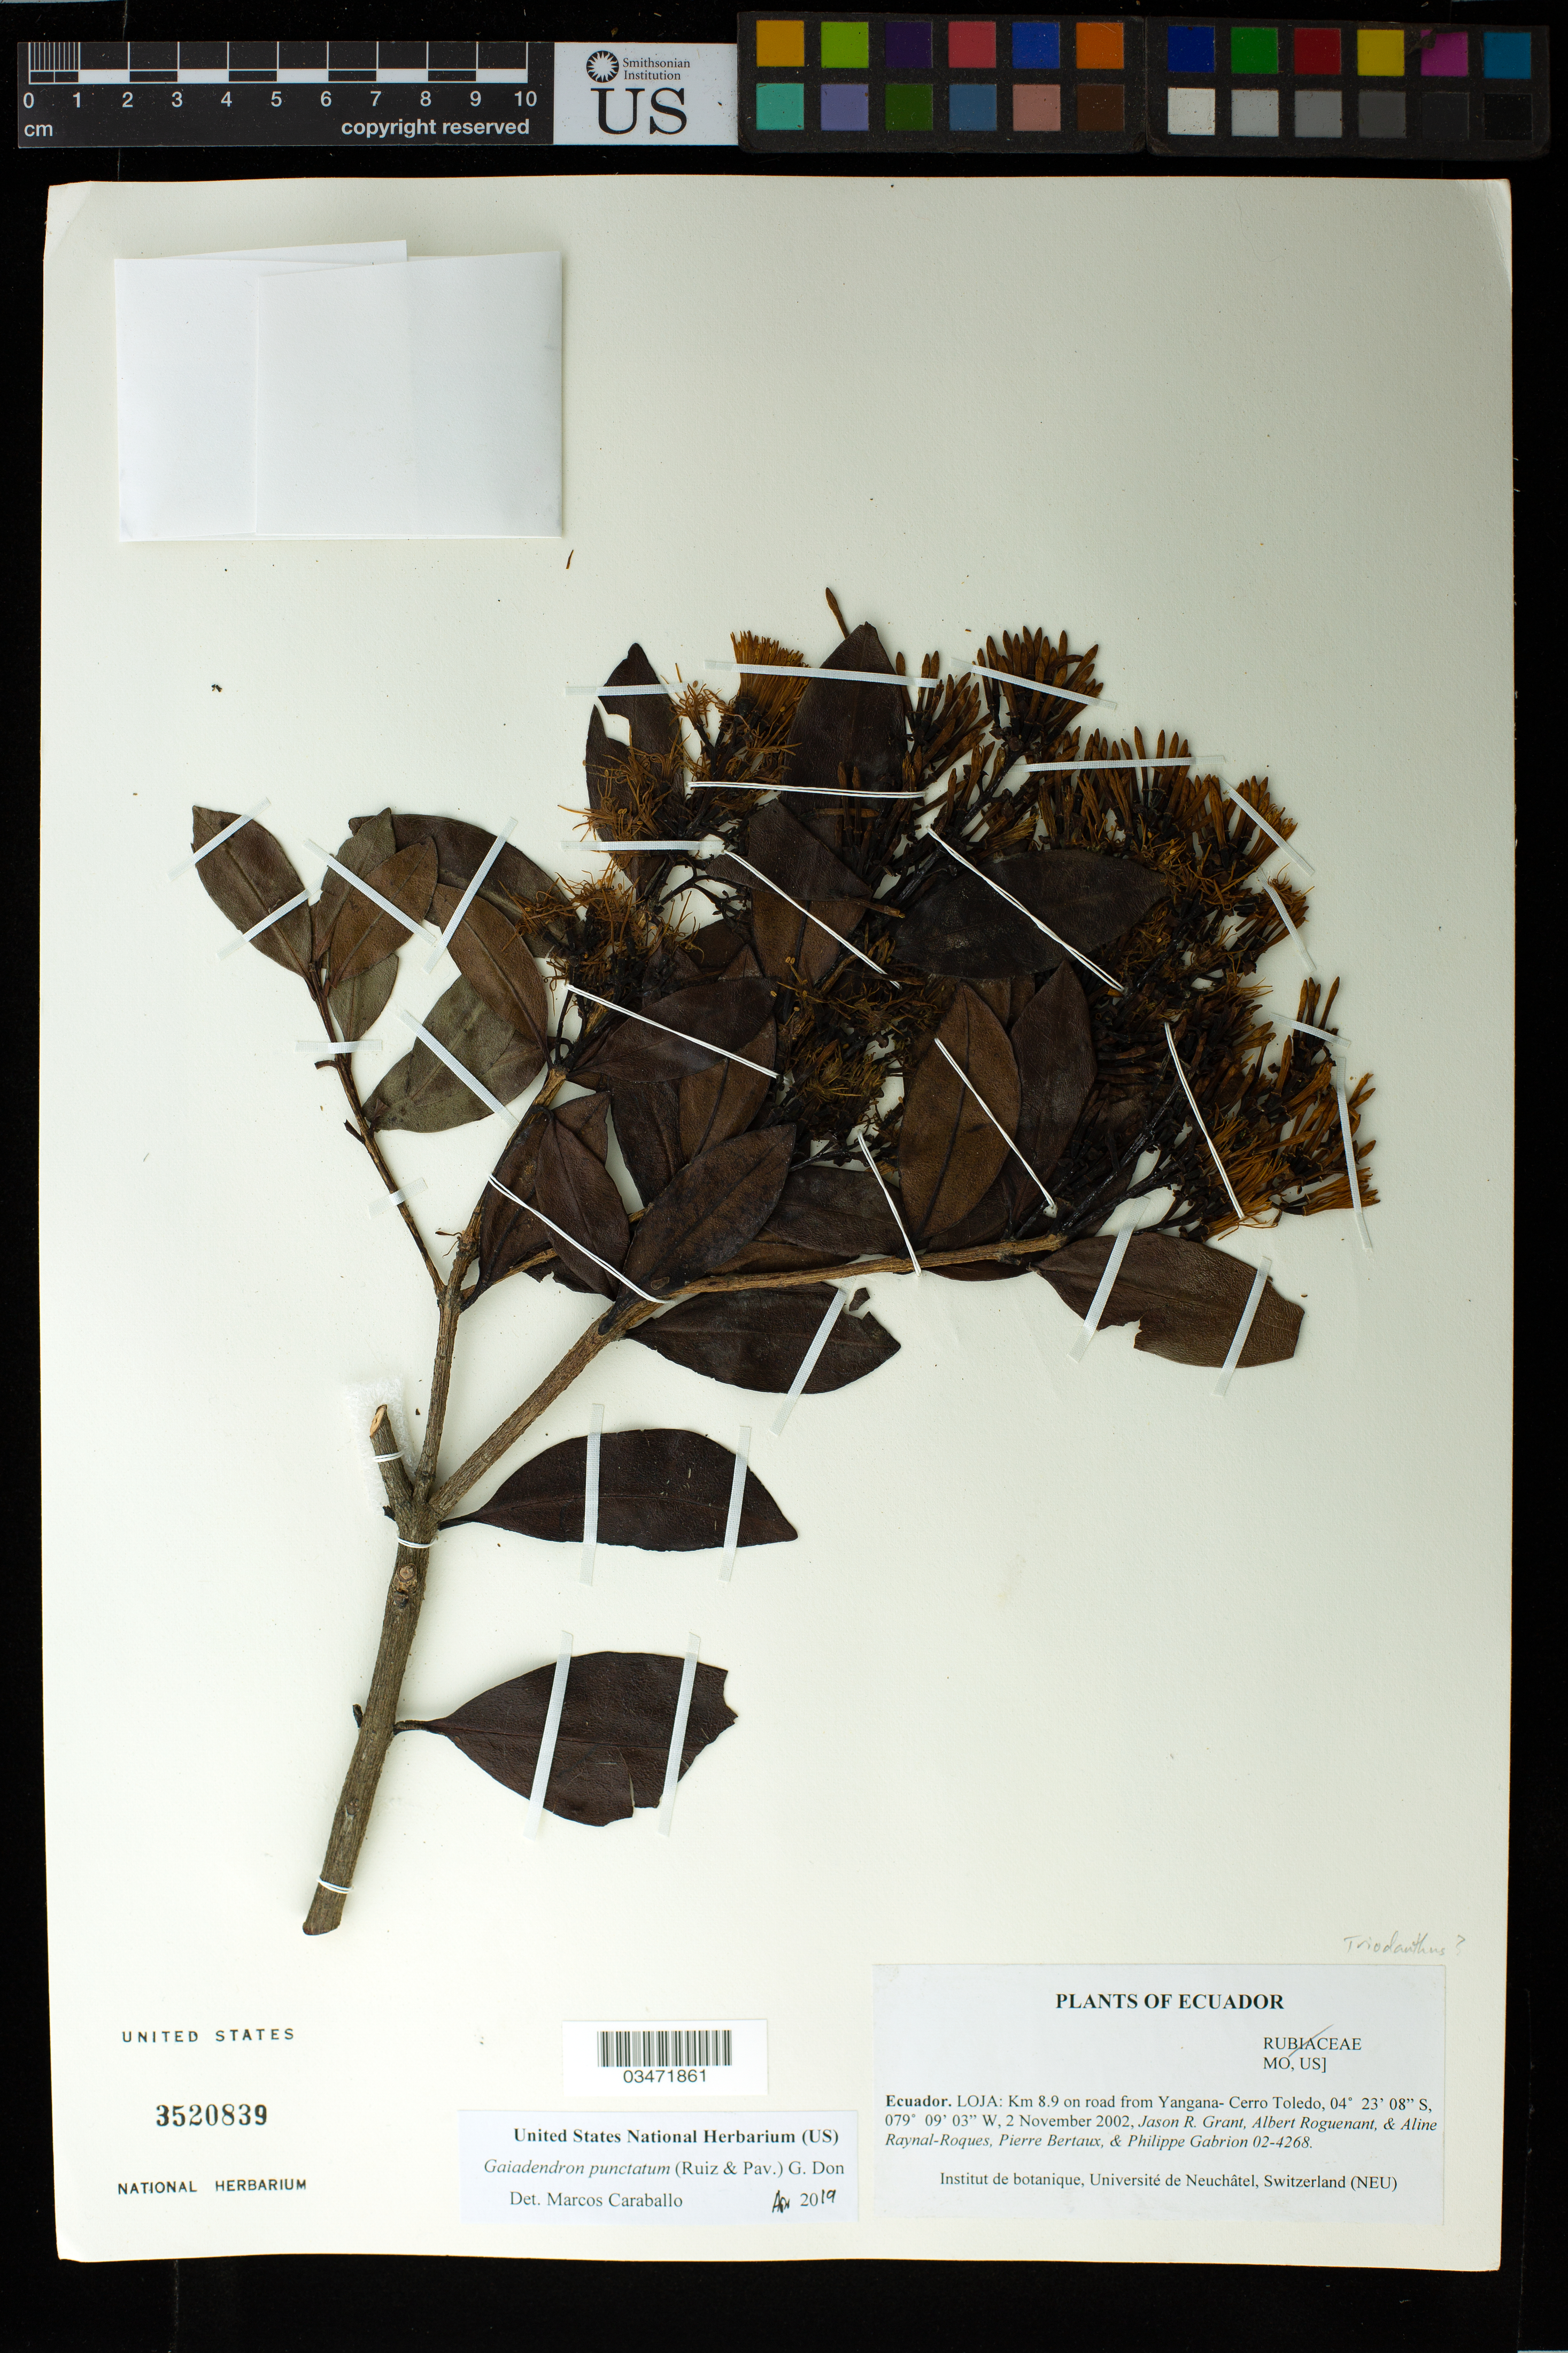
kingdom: Plantae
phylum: Tracheophyta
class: Magnoliopsida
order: Santalales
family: Loranthaceae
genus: Gaiadendron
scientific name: Gaiadendron punctatum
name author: (Ruiz & Pav.) G. Don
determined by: Caraballo-Ortiz, Marcos A., (MISS), University of Mississippi (UNITED STATES)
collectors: J. R. Grant, A. Roguenant, A. Raynal-Roques, P. Bertaux & P. Gabrion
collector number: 02-4268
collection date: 2002-11-02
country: Ecuador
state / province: Loja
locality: Road from Yangana-Cerro Toledo, km 8.9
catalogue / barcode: US 3520839